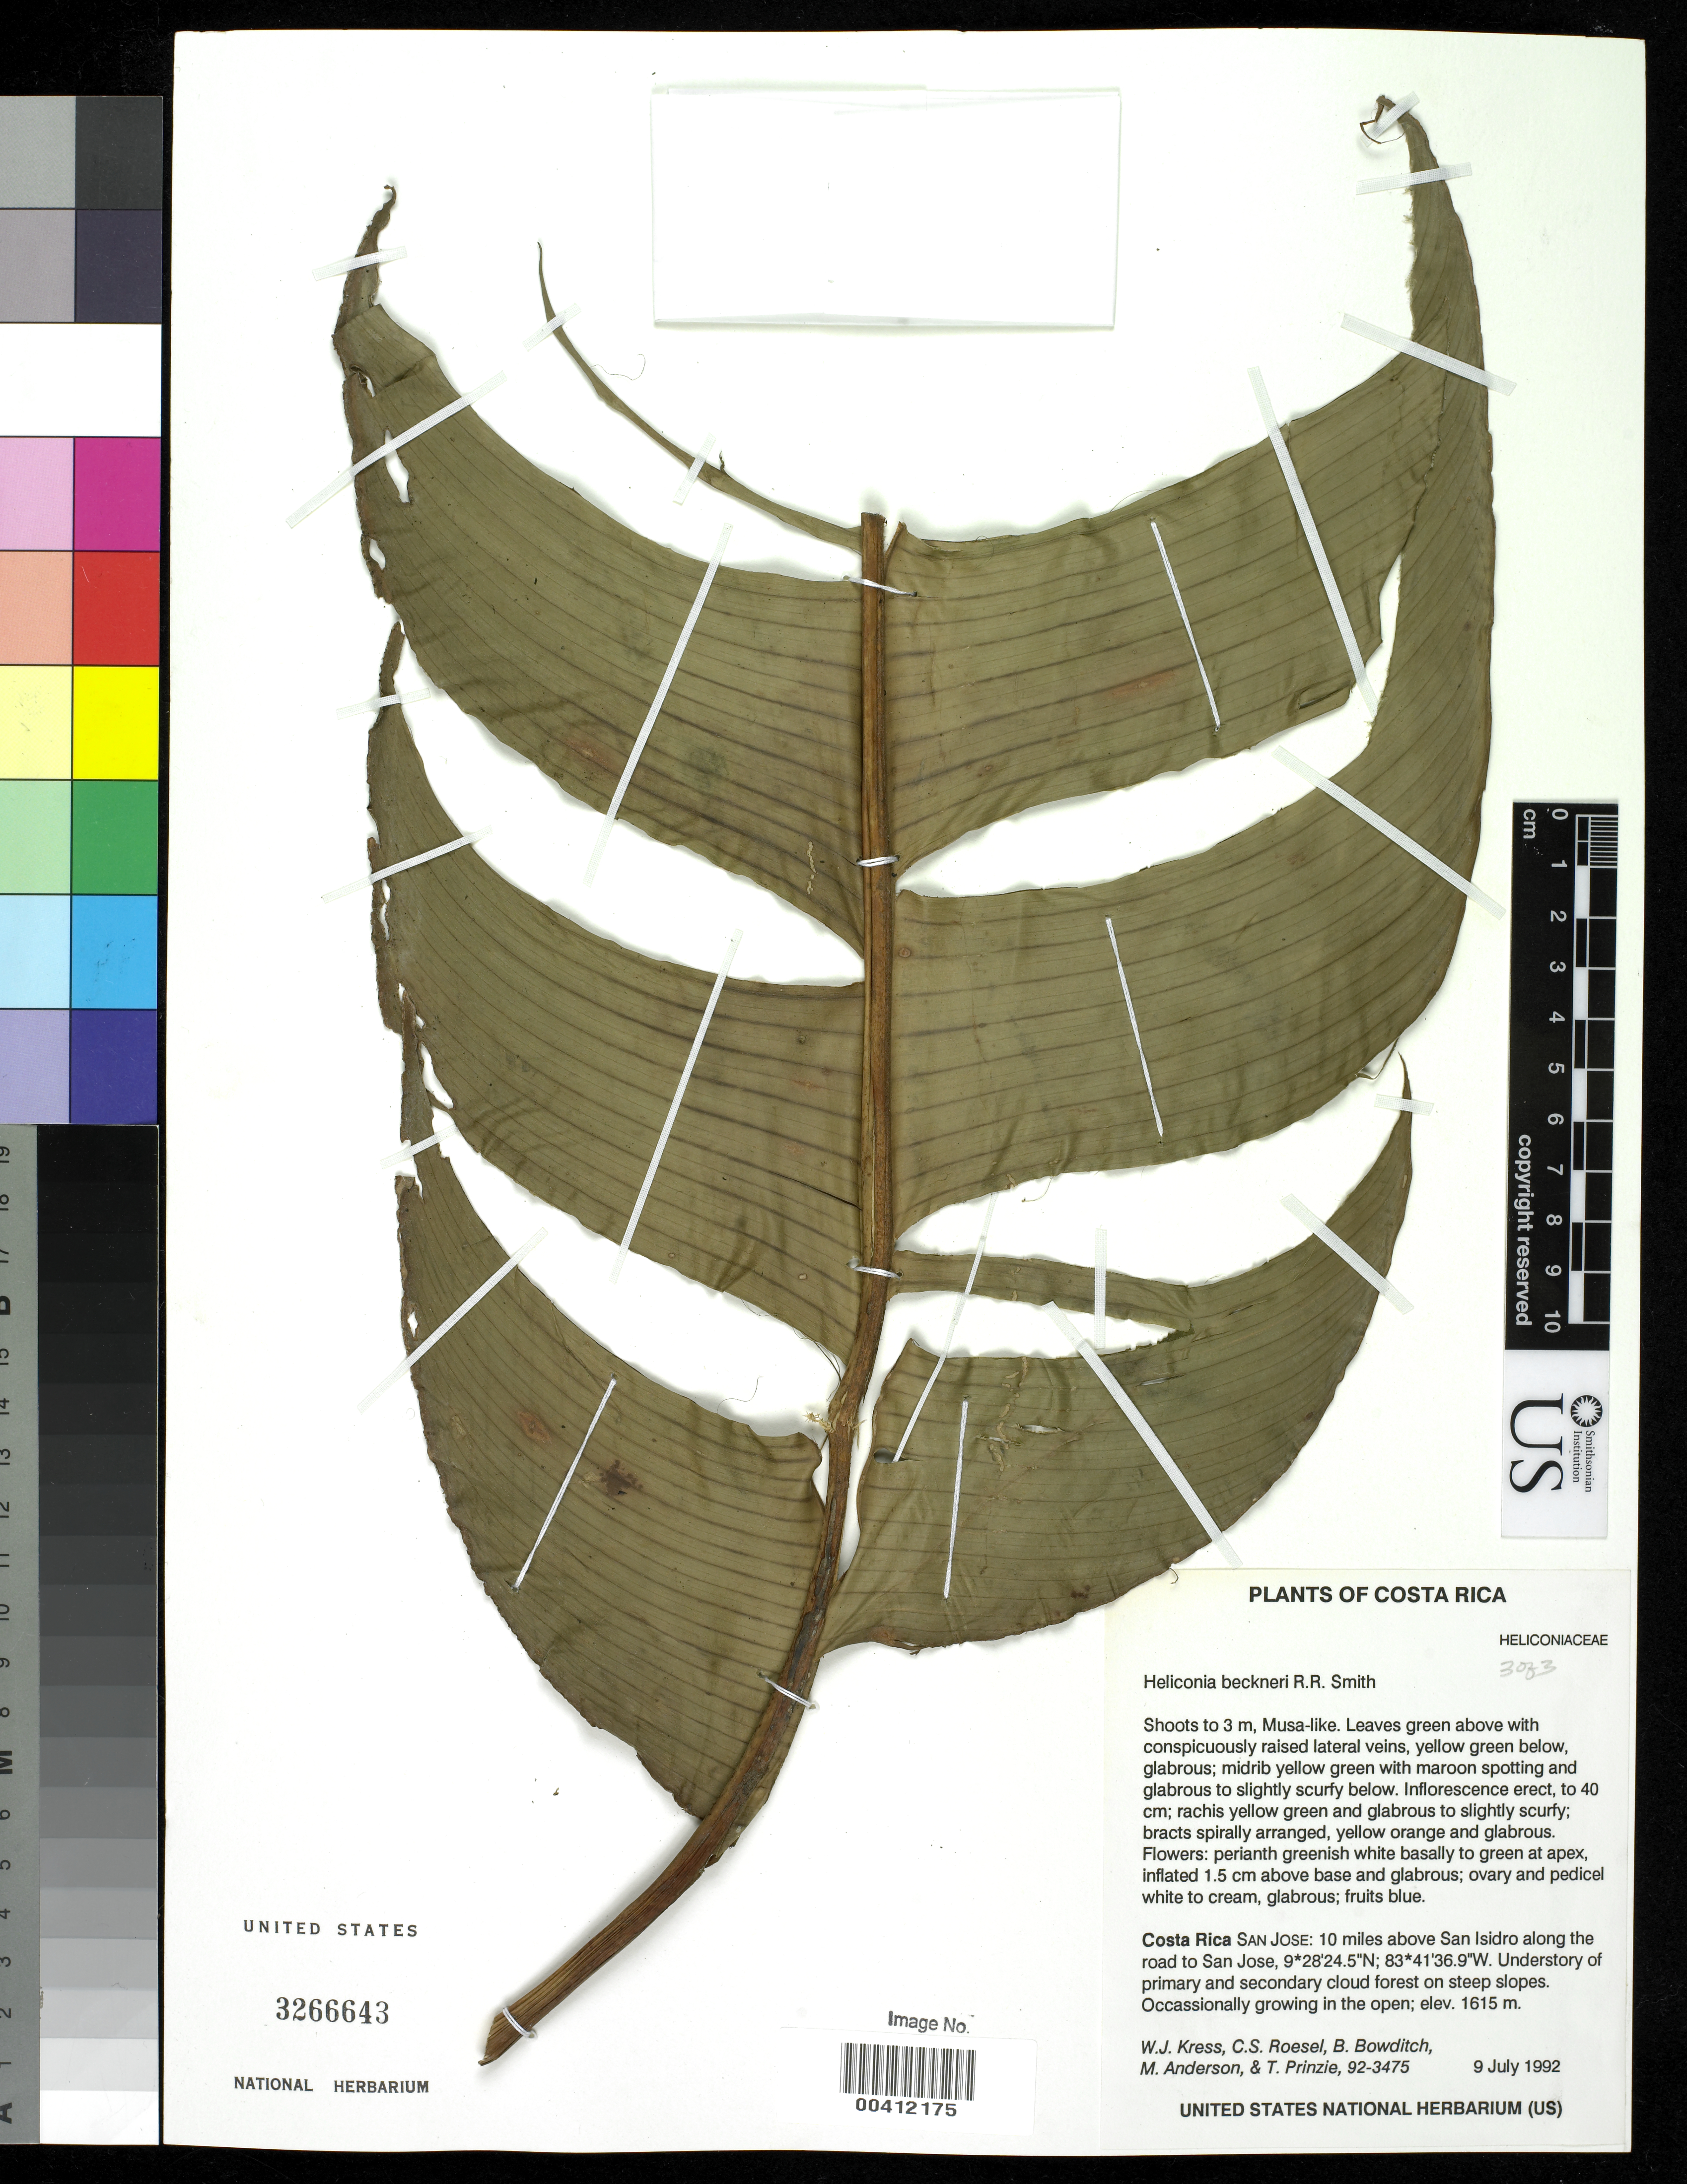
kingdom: Plantae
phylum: Tracheophyta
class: Liliopsida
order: Zingiberales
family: Heliconiaceae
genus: Heliconia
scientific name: Heliconia beckneri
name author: R.R. Sm.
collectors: W. J. Kress, C. S. Roesel, B. Bowditch, M. Anderson & T. Prinzie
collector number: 92-3475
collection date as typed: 09 Jul 1992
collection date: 1992-07-09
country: Costa Rica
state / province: San José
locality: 10 mi above san isidro along the rd to san jose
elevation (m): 1615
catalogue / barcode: US 3266643